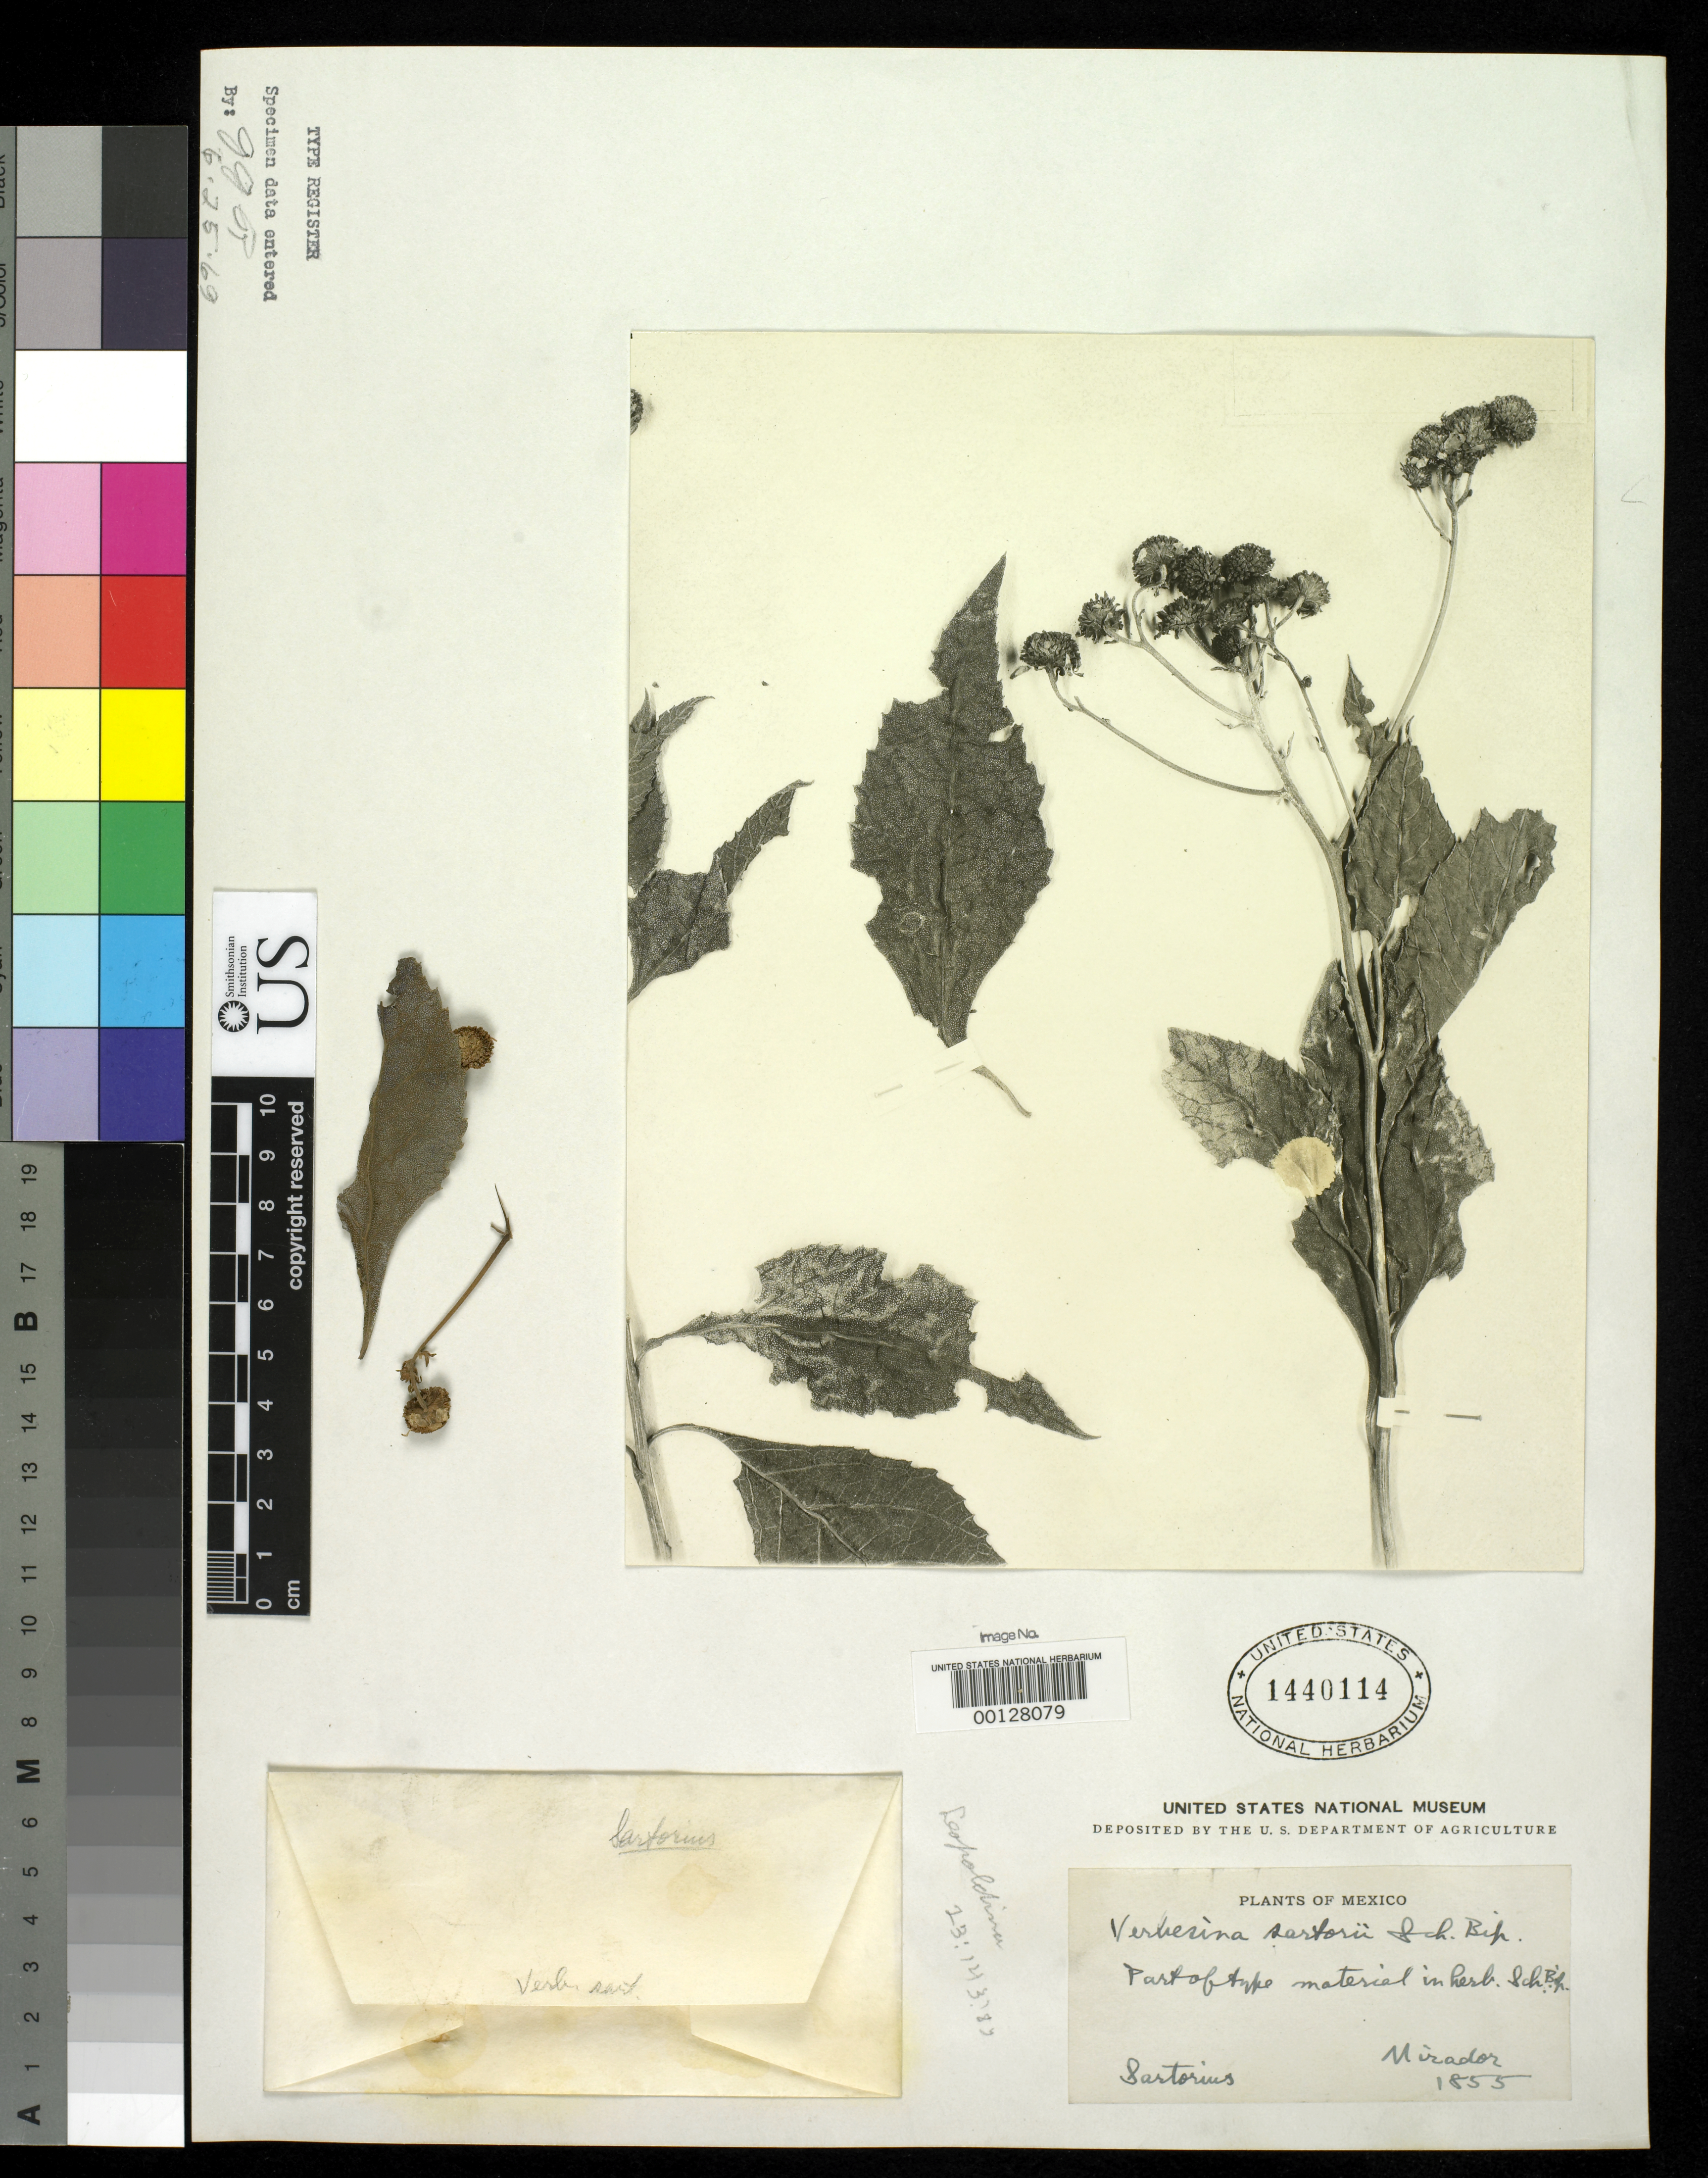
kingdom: Plantae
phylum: Tracheophyta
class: Magnoliopsida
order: Asterales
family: Asteraceae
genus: Verbesina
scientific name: Verbesina sartorii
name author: Sch. Bip. ex Klatt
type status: Type Fragment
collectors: C. Sartorius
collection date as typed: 1855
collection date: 1855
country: Mexico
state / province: Veracruz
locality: Mirador.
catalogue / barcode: US 1440114